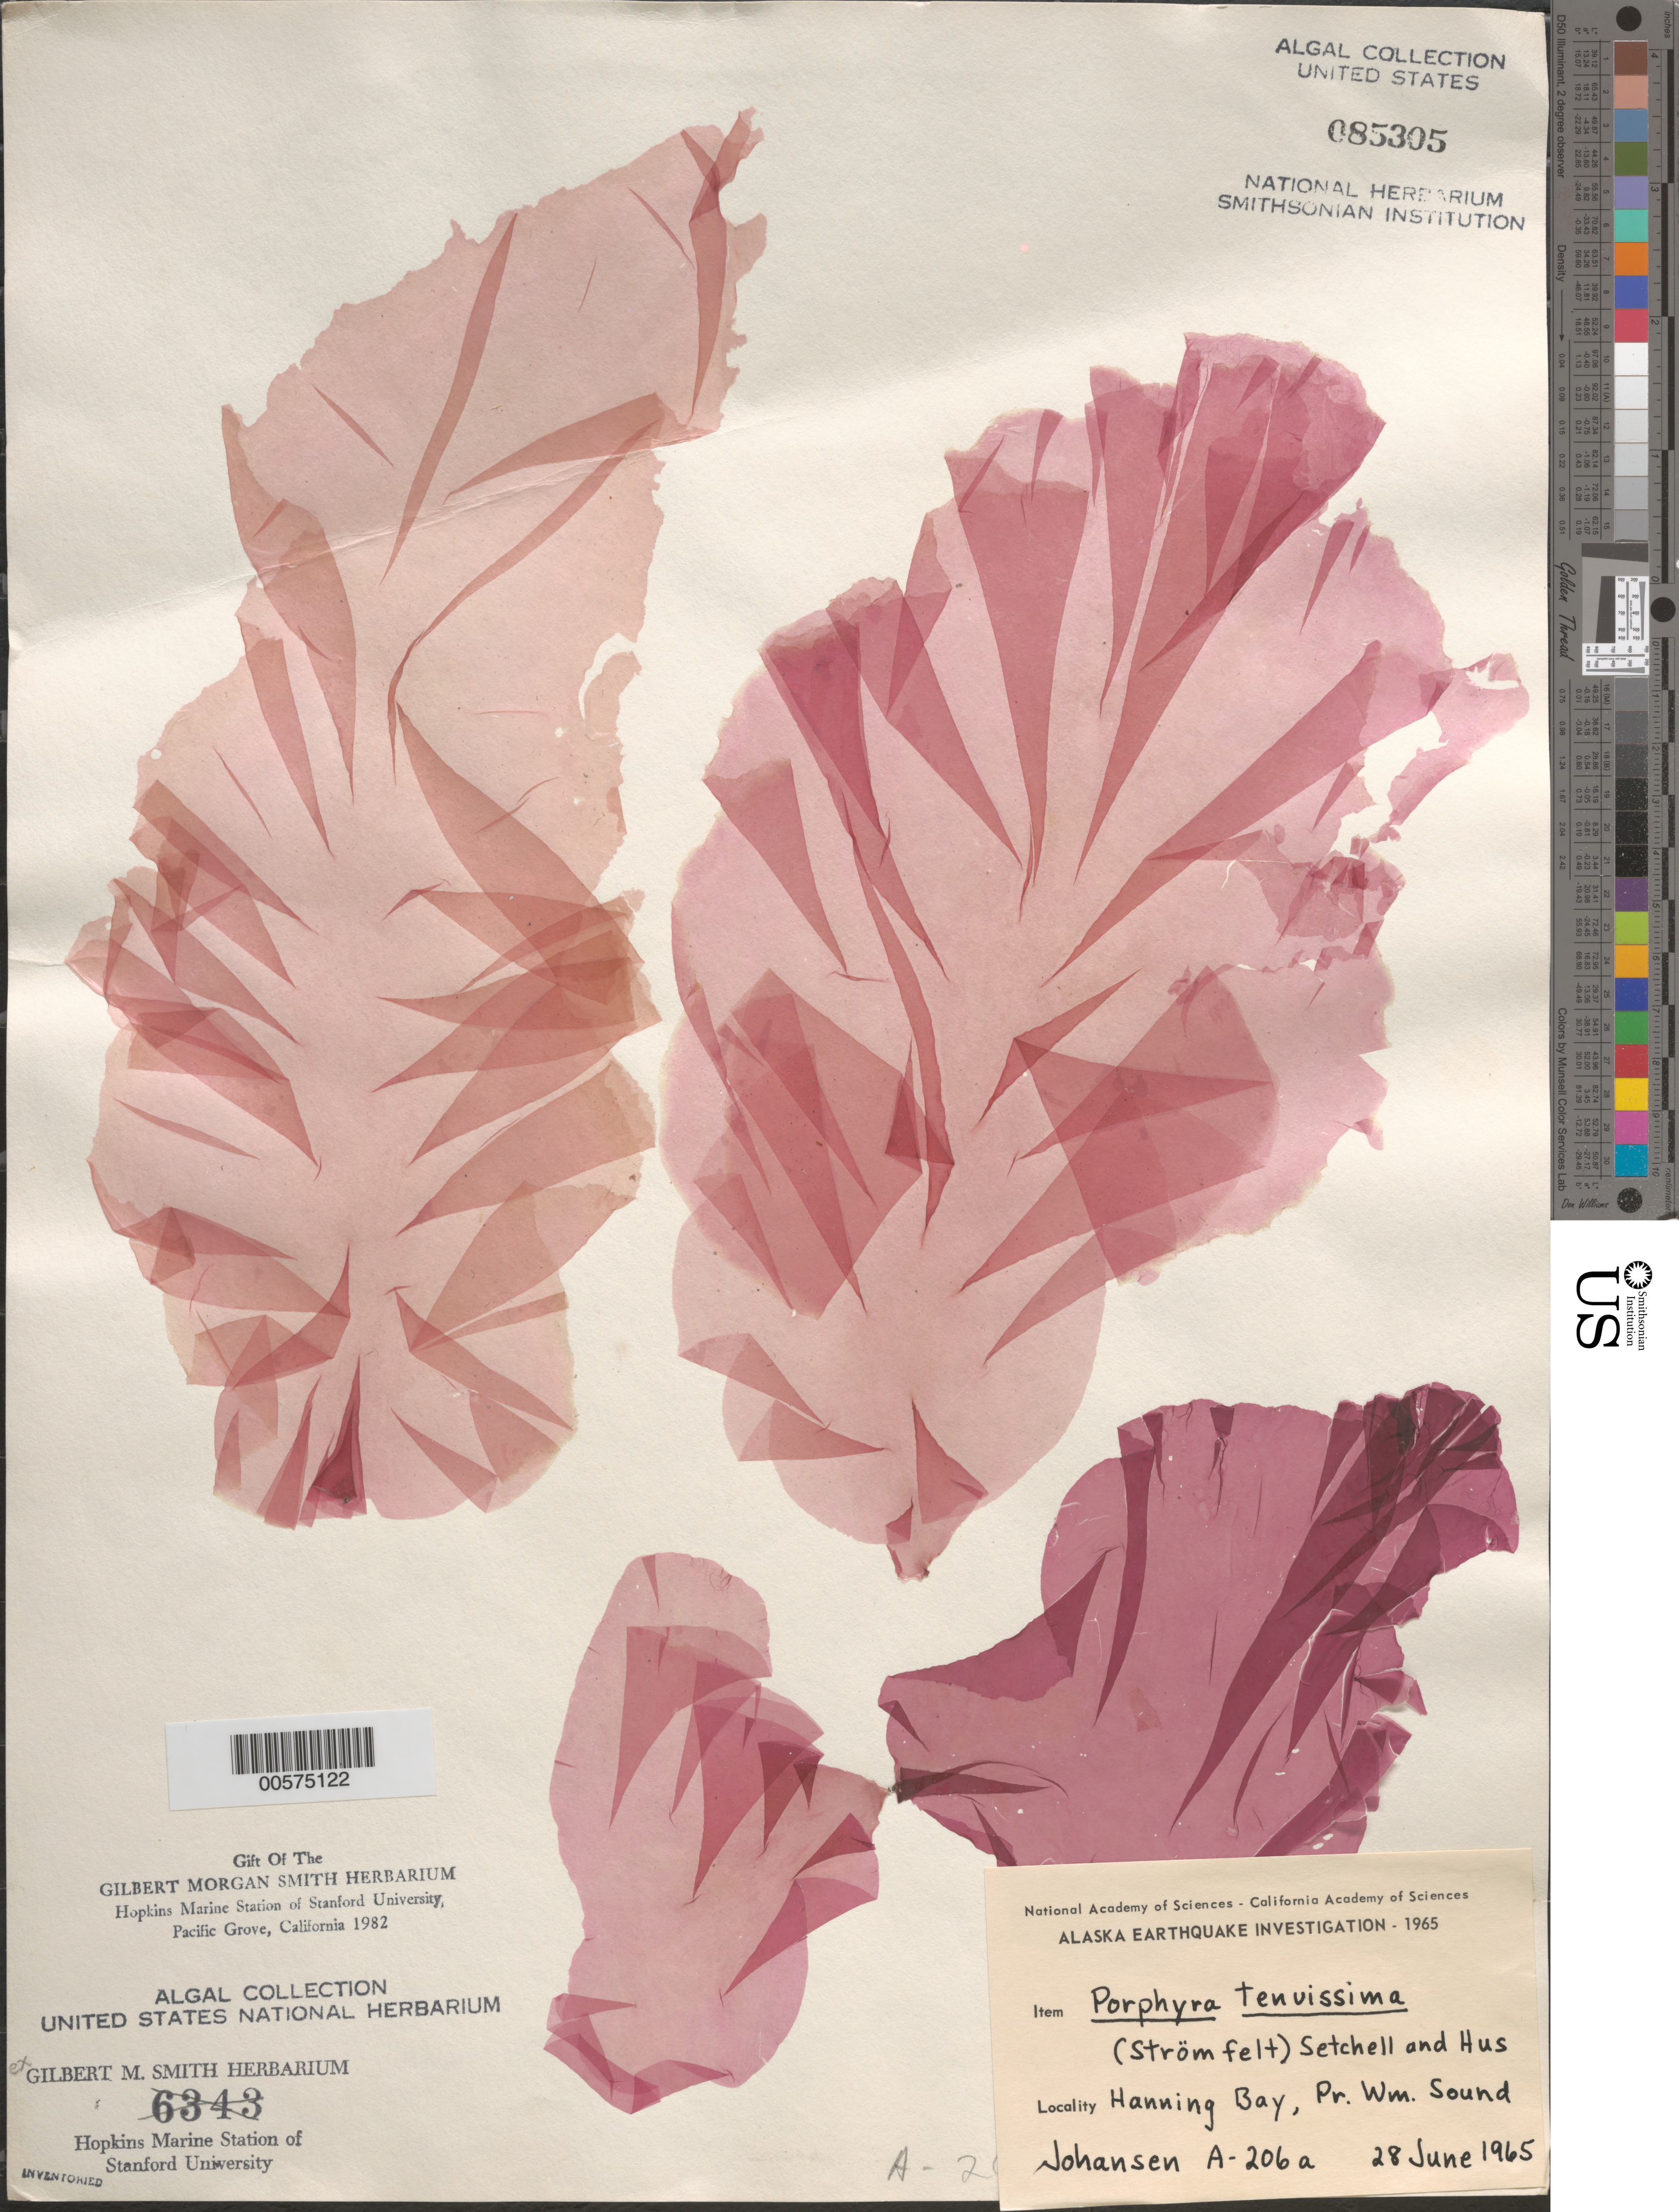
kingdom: Plantae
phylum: Rhodophyta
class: Bangiophyceae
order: Bangiales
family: Bangiaceae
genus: Porphyra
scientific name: Porphyra tenuissima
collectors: H. Johansen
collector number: A-206a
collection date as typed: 28 Jun 1965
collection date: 1965-06-28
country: United States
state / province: Alaska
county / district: Valdez-Cordova Division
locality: Hanning Bay, Prince William Sound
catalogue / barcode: US 85305